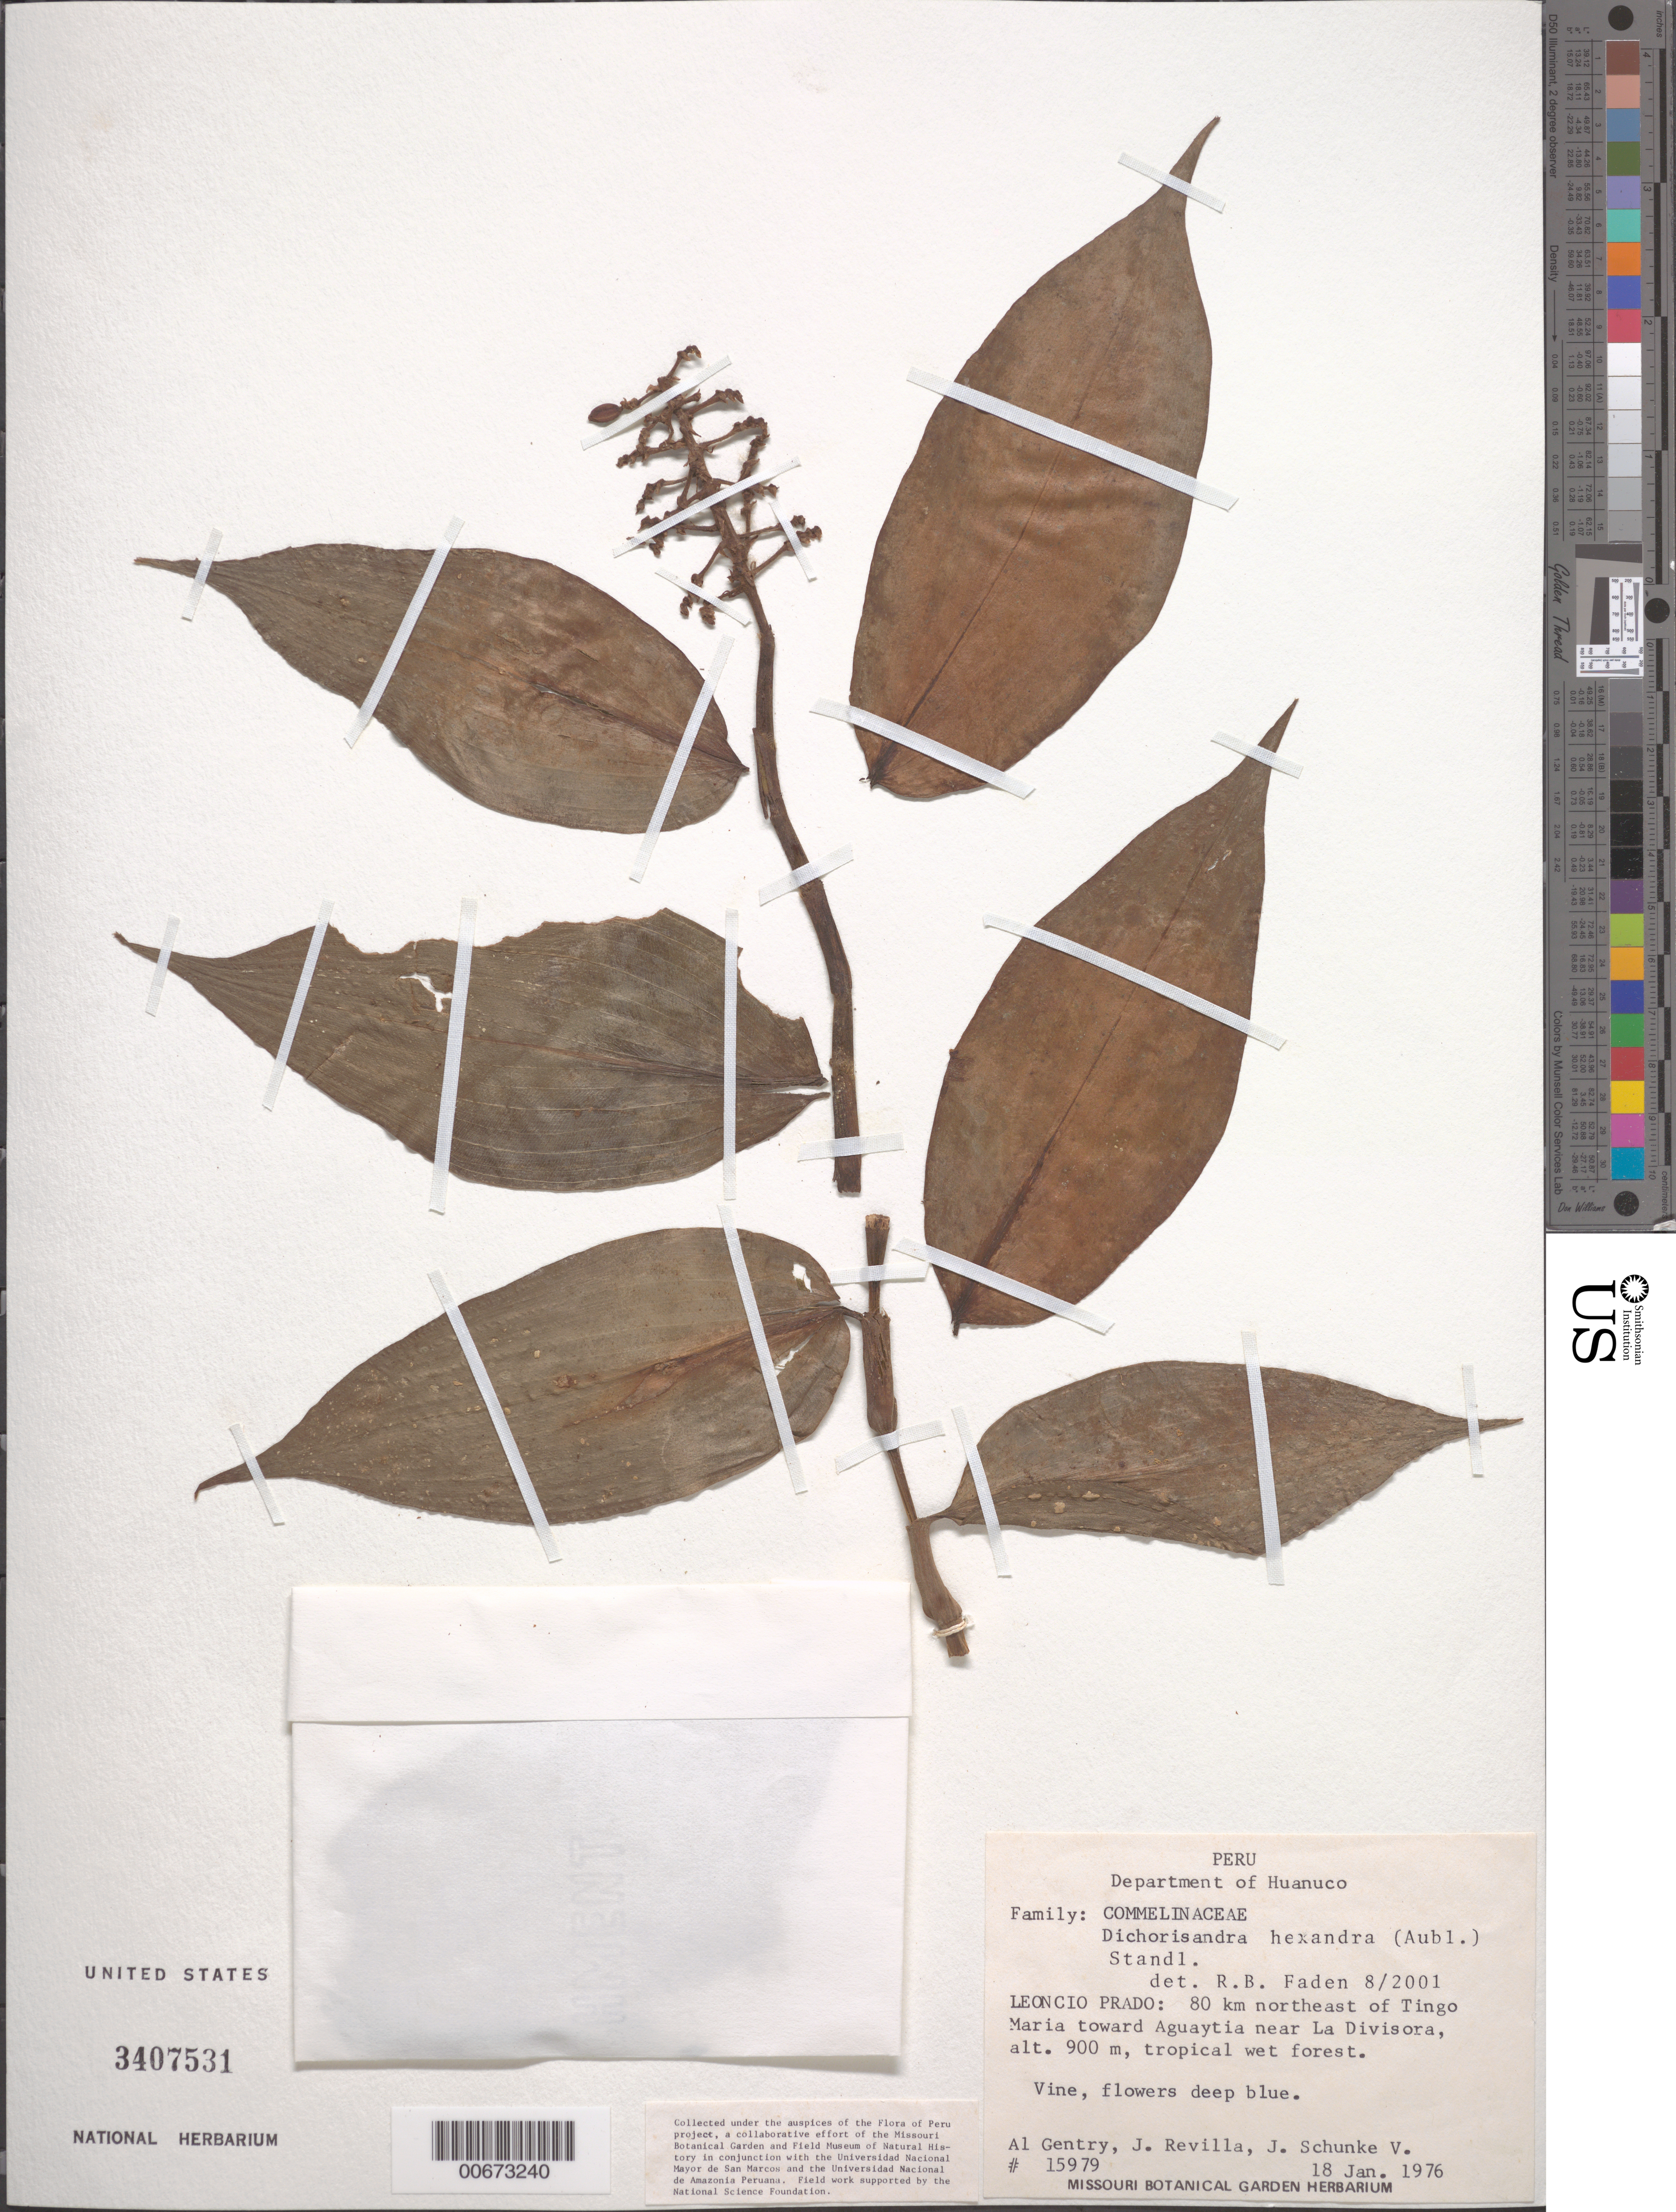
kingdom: Plantae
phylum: Tracheophyta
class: Liliopsida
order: Commelinales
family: Commelinaceae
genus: Dichorisandra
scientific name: Dichorisandra hexandra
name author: (Aubl.) Standl.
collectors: A. H. Gentry, J. Revilla & J. Schunke Vigo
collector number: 15979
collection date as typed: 18 Jan 1976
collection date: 1976-01-18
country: Peru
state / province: Huánuco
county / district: Leoncio Prado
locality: NE of Tingo María toward Aguaytía near La Divisora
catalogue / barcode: US 3407531